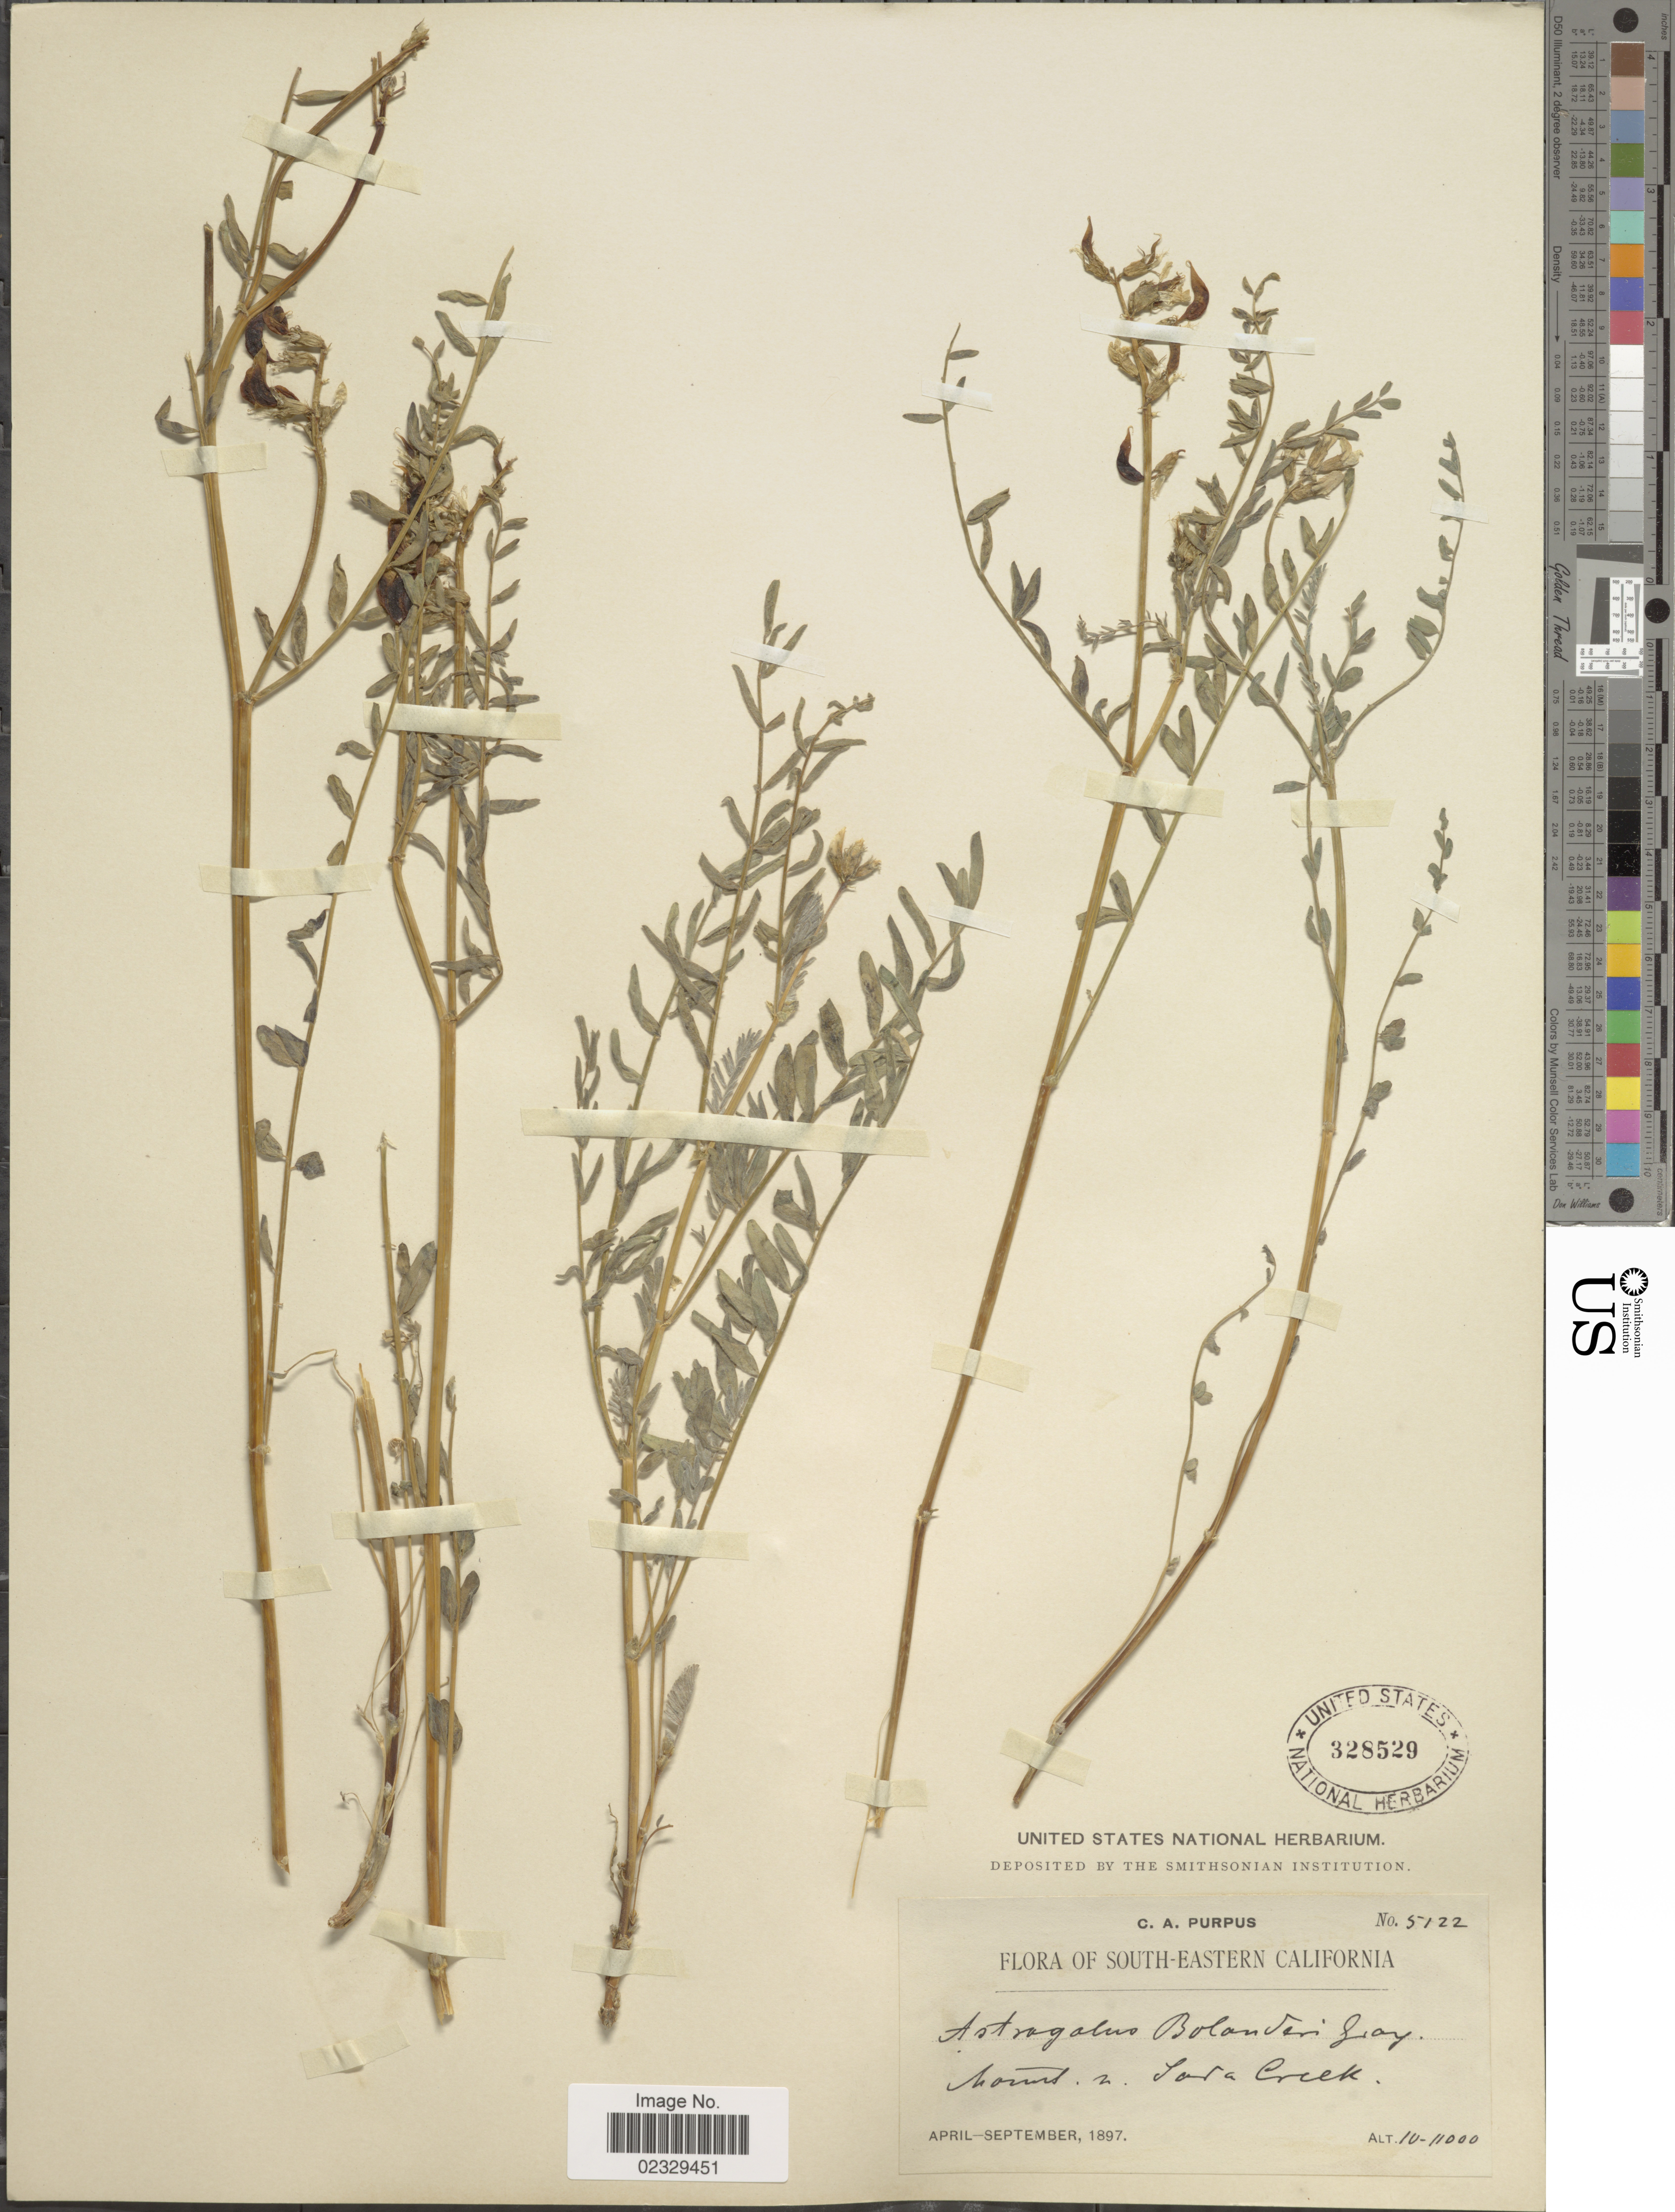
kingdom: Plantae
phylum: Tracheophyta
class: Magnoliopsida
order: Fabales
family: Fabaceae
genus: Astragalus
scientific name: Astragalus bolanderi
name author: A. Gray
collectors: C. A. Purpus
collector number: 5122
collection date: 1897-04/1897-09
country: United States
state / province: California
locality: South-eastern California, Mount v. Sara Creek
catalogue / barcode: US 328529